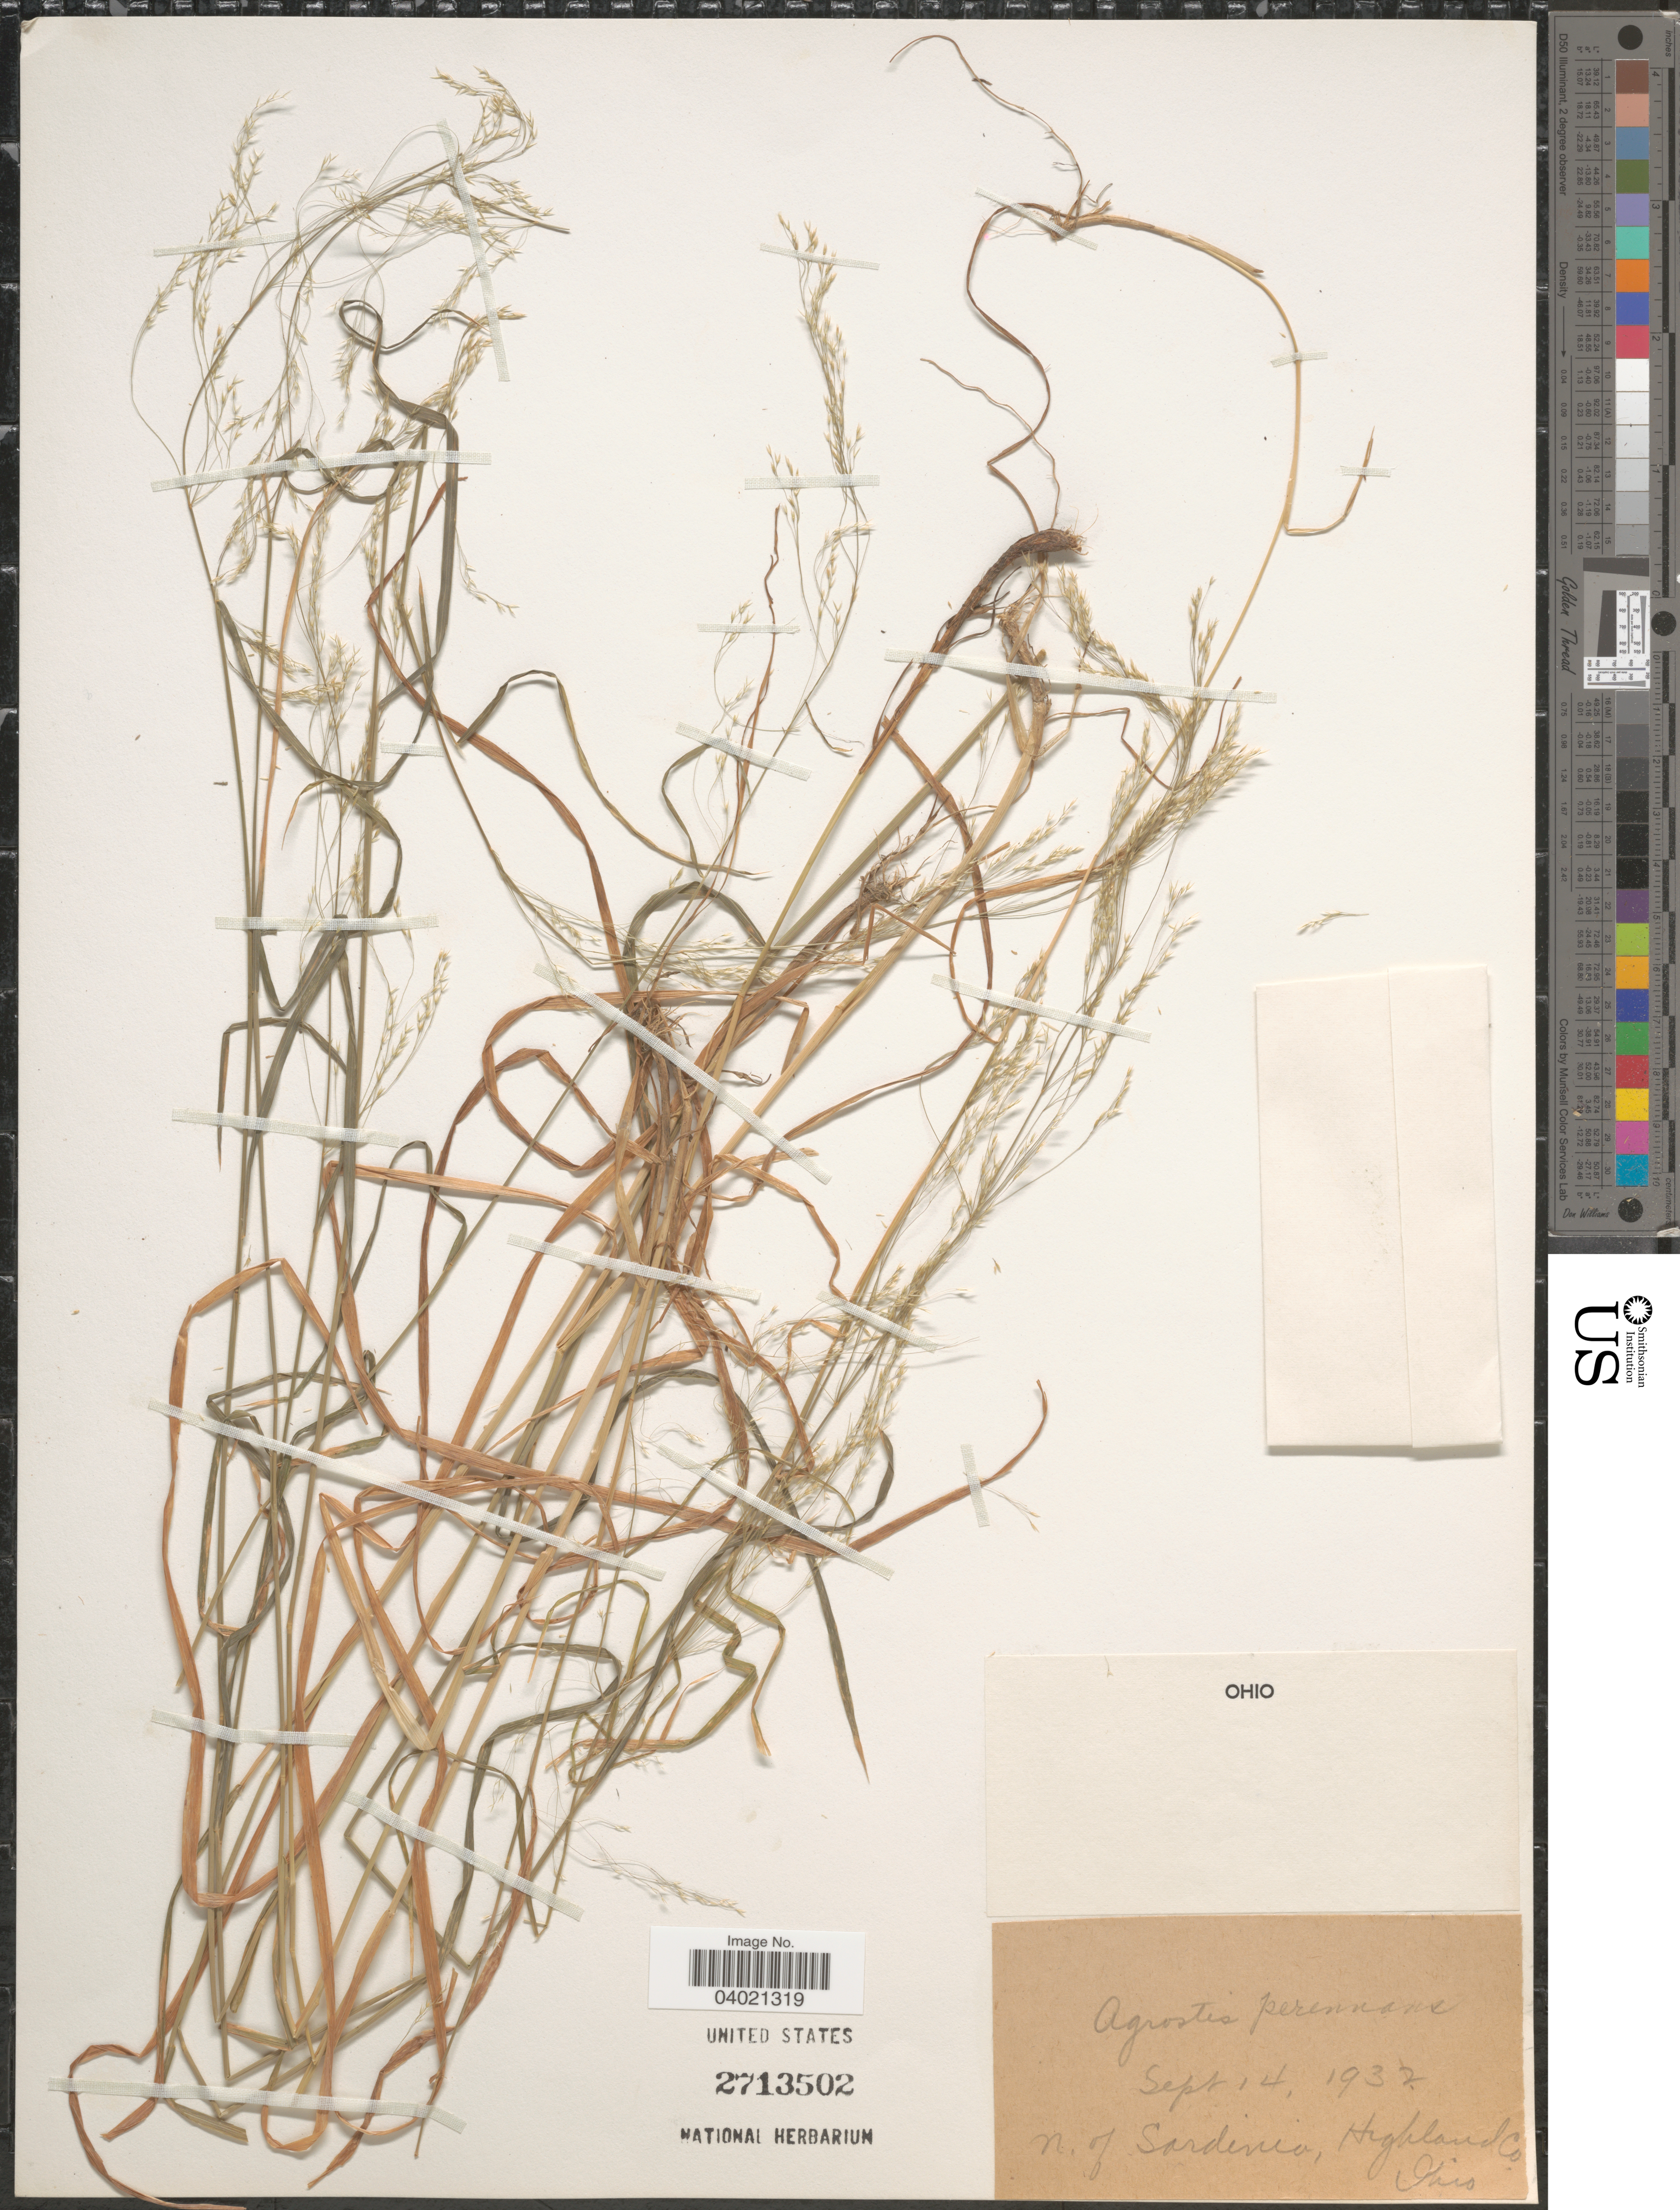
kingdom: Plantae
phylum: Tracheophyta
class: Liliopsida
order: Poales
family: Poaceae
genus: Agrostis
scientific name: Agrostis perennans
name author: (Walter) Tuck.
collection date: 1932-09-14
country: United States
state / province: Ohio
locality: N. of Sardinio, Highland Co.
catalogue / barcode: US 2713502